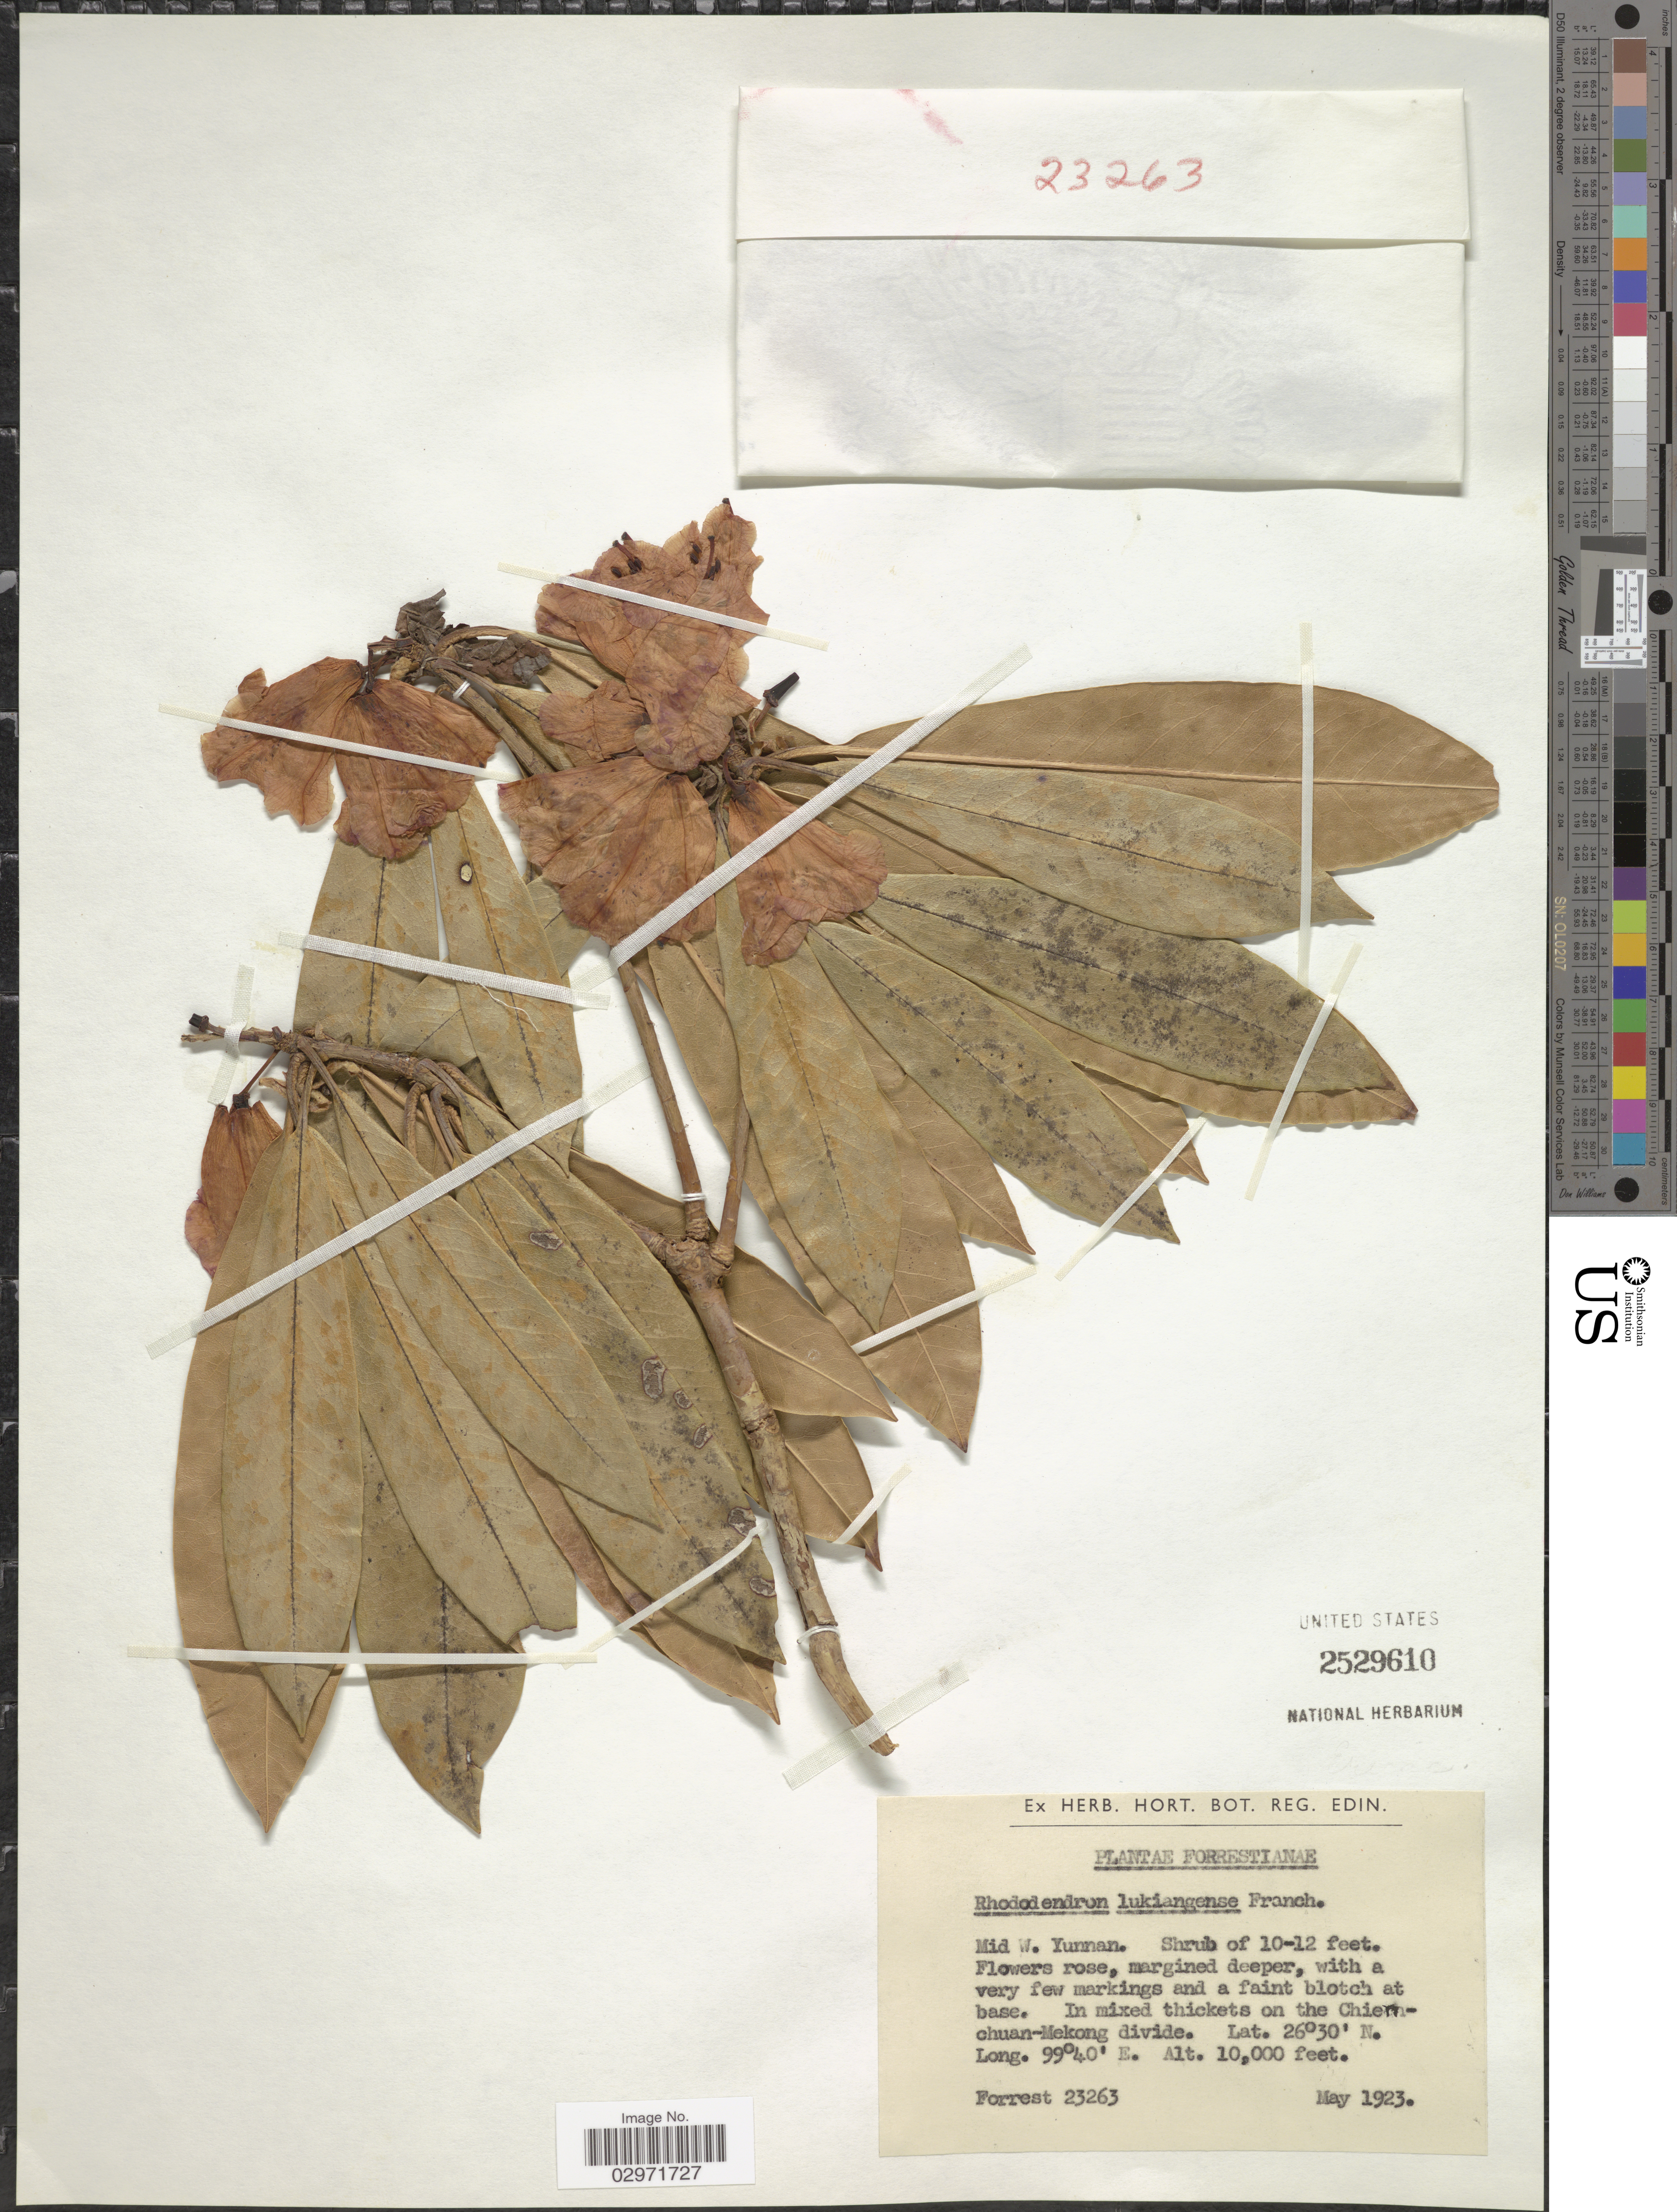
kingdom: Plantae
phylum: Tracheophyta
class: Magnoliopsida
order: Ericales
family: Ericaceae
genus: Rhododendron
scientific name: Rhododendron lukiangense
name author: Franch.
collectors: -. Forrest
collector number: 23263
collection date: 1923-05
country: China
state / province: Yunnan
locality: Mid W. Yunnan. On the Chien-chuan-Mekong divide.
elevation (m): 3048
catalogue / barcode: US 2529610